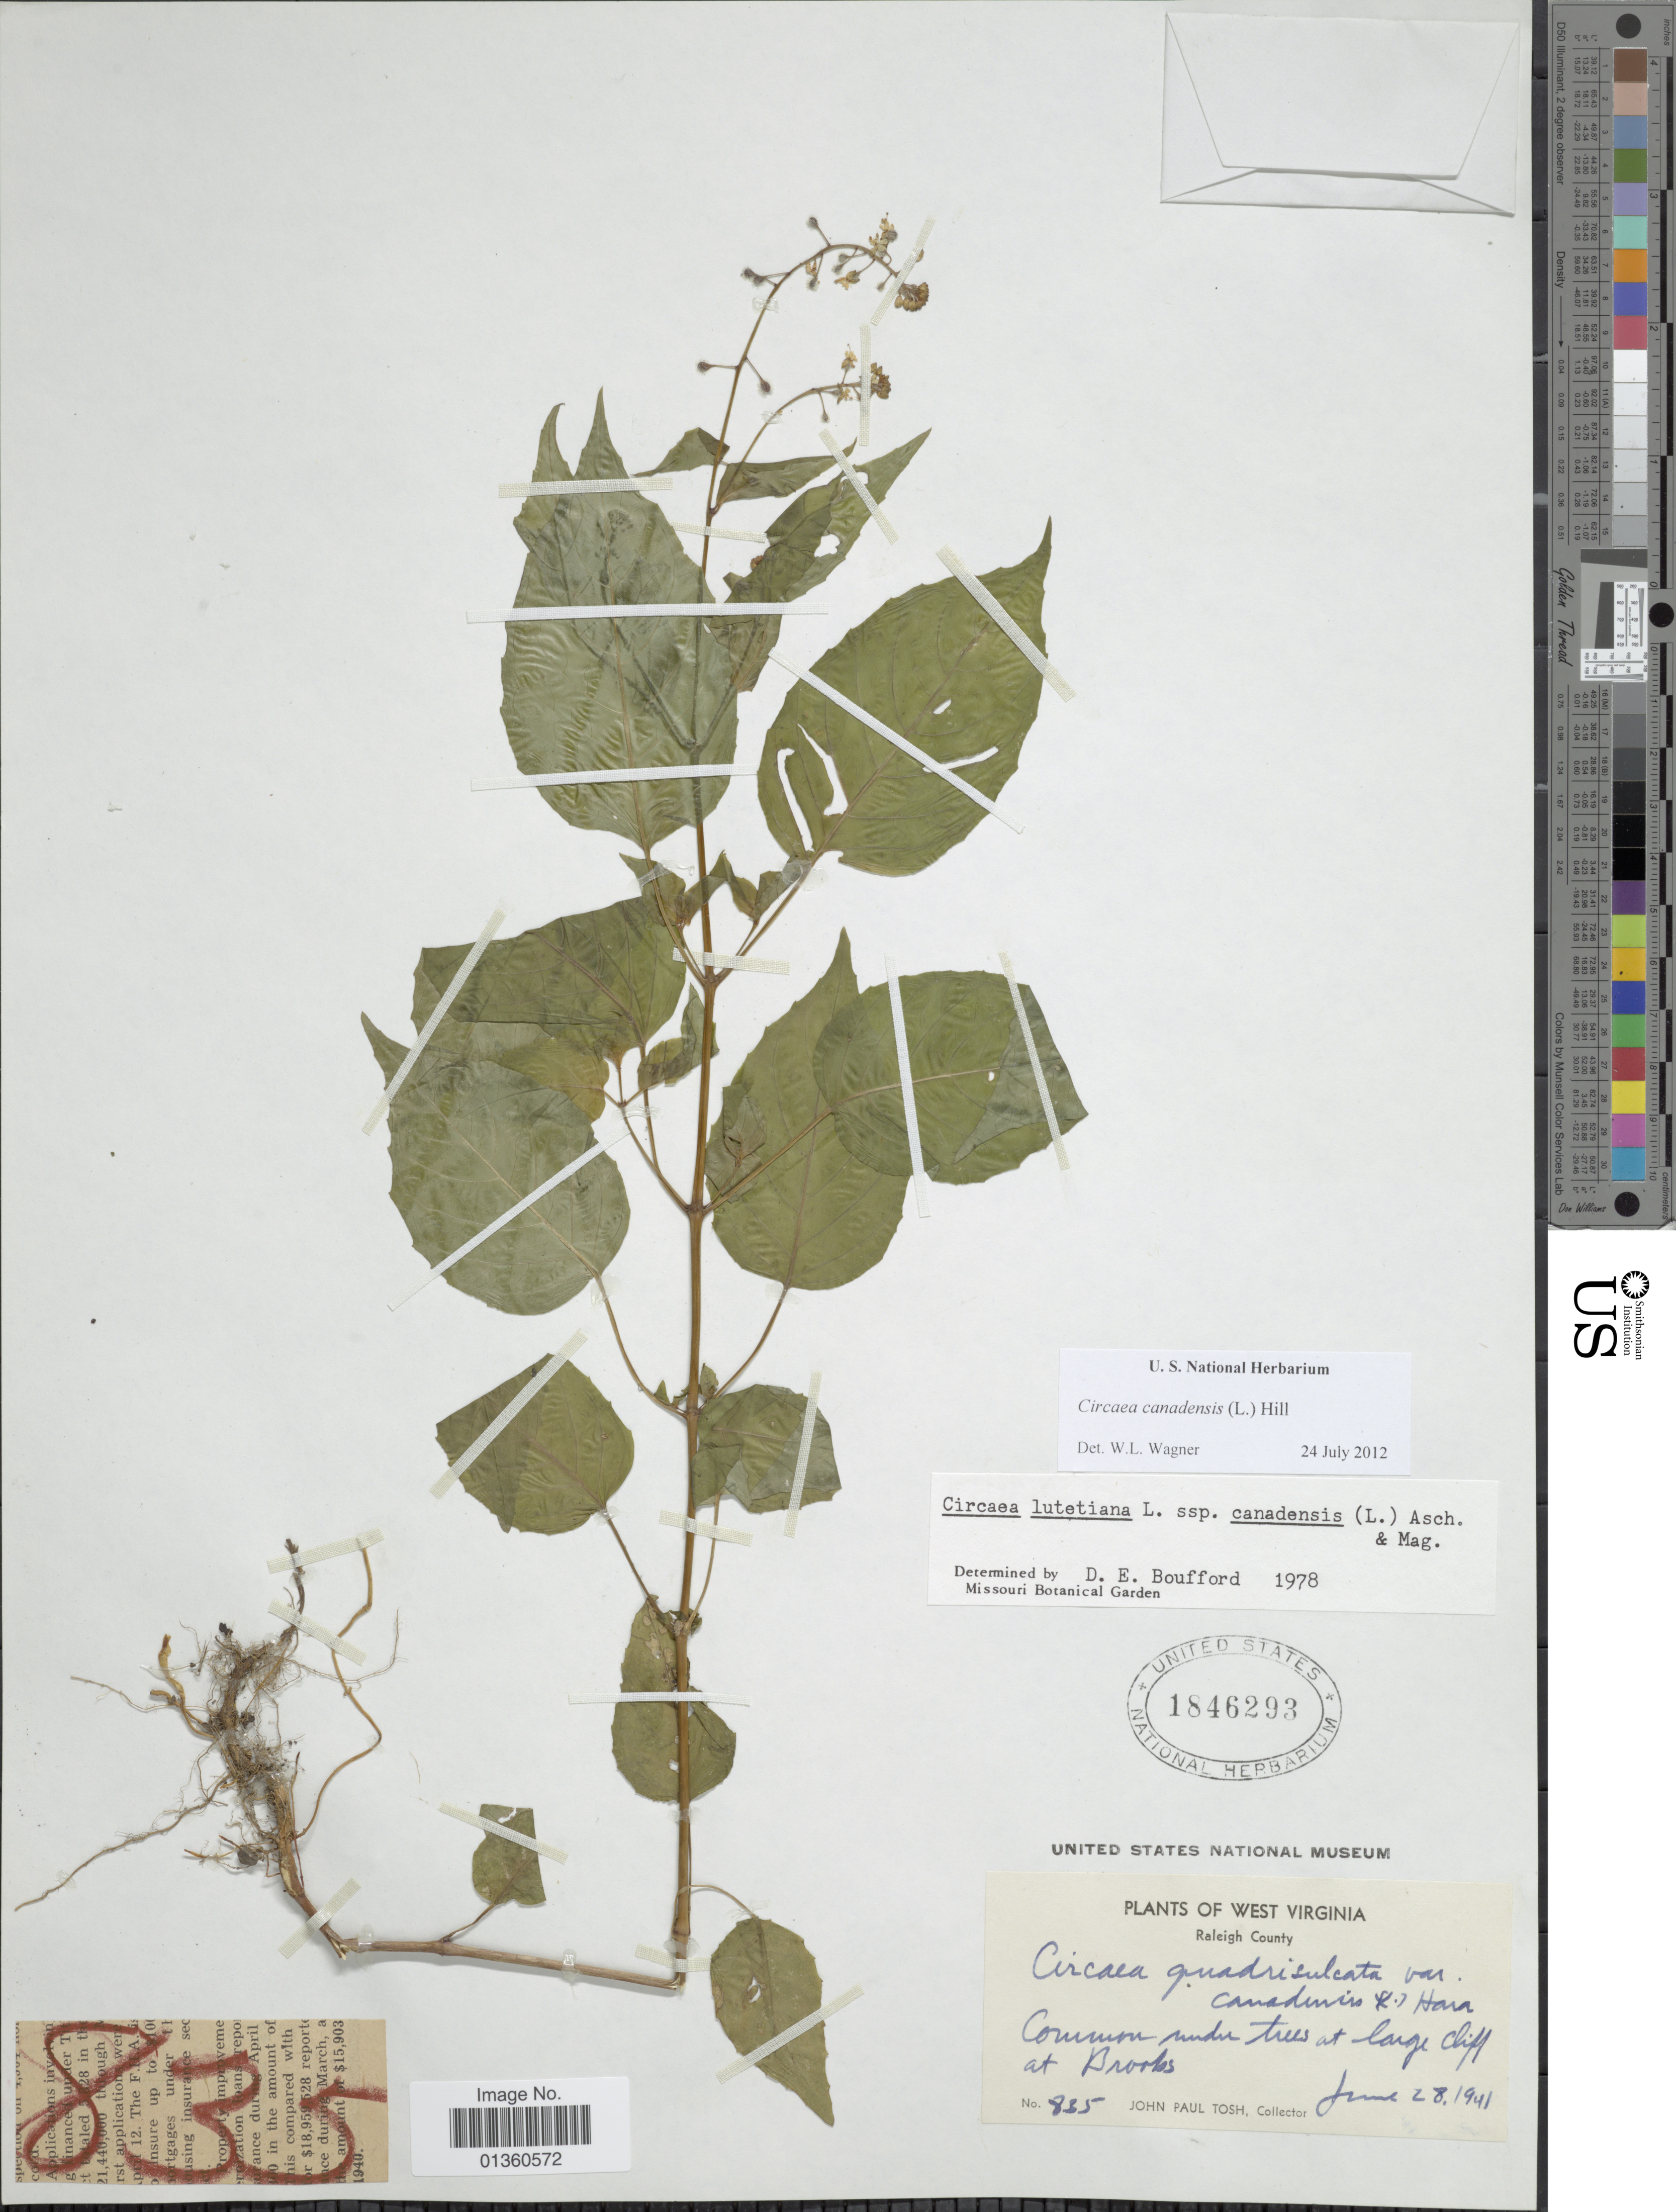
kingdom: Plantae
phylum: Tracheophyta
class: Magnoliopsida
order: Myrtales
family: Onagraceae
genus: Circaea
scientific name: Circaea canadensis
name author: (L.) Hill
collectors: J. Tosh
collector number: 835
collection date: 1941-06-28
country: United States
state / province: West Virginia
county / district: Raleigh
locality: West Virginia. Raleigh County. Common inder trees at large cliff at Brooks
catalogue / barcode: US 1846293